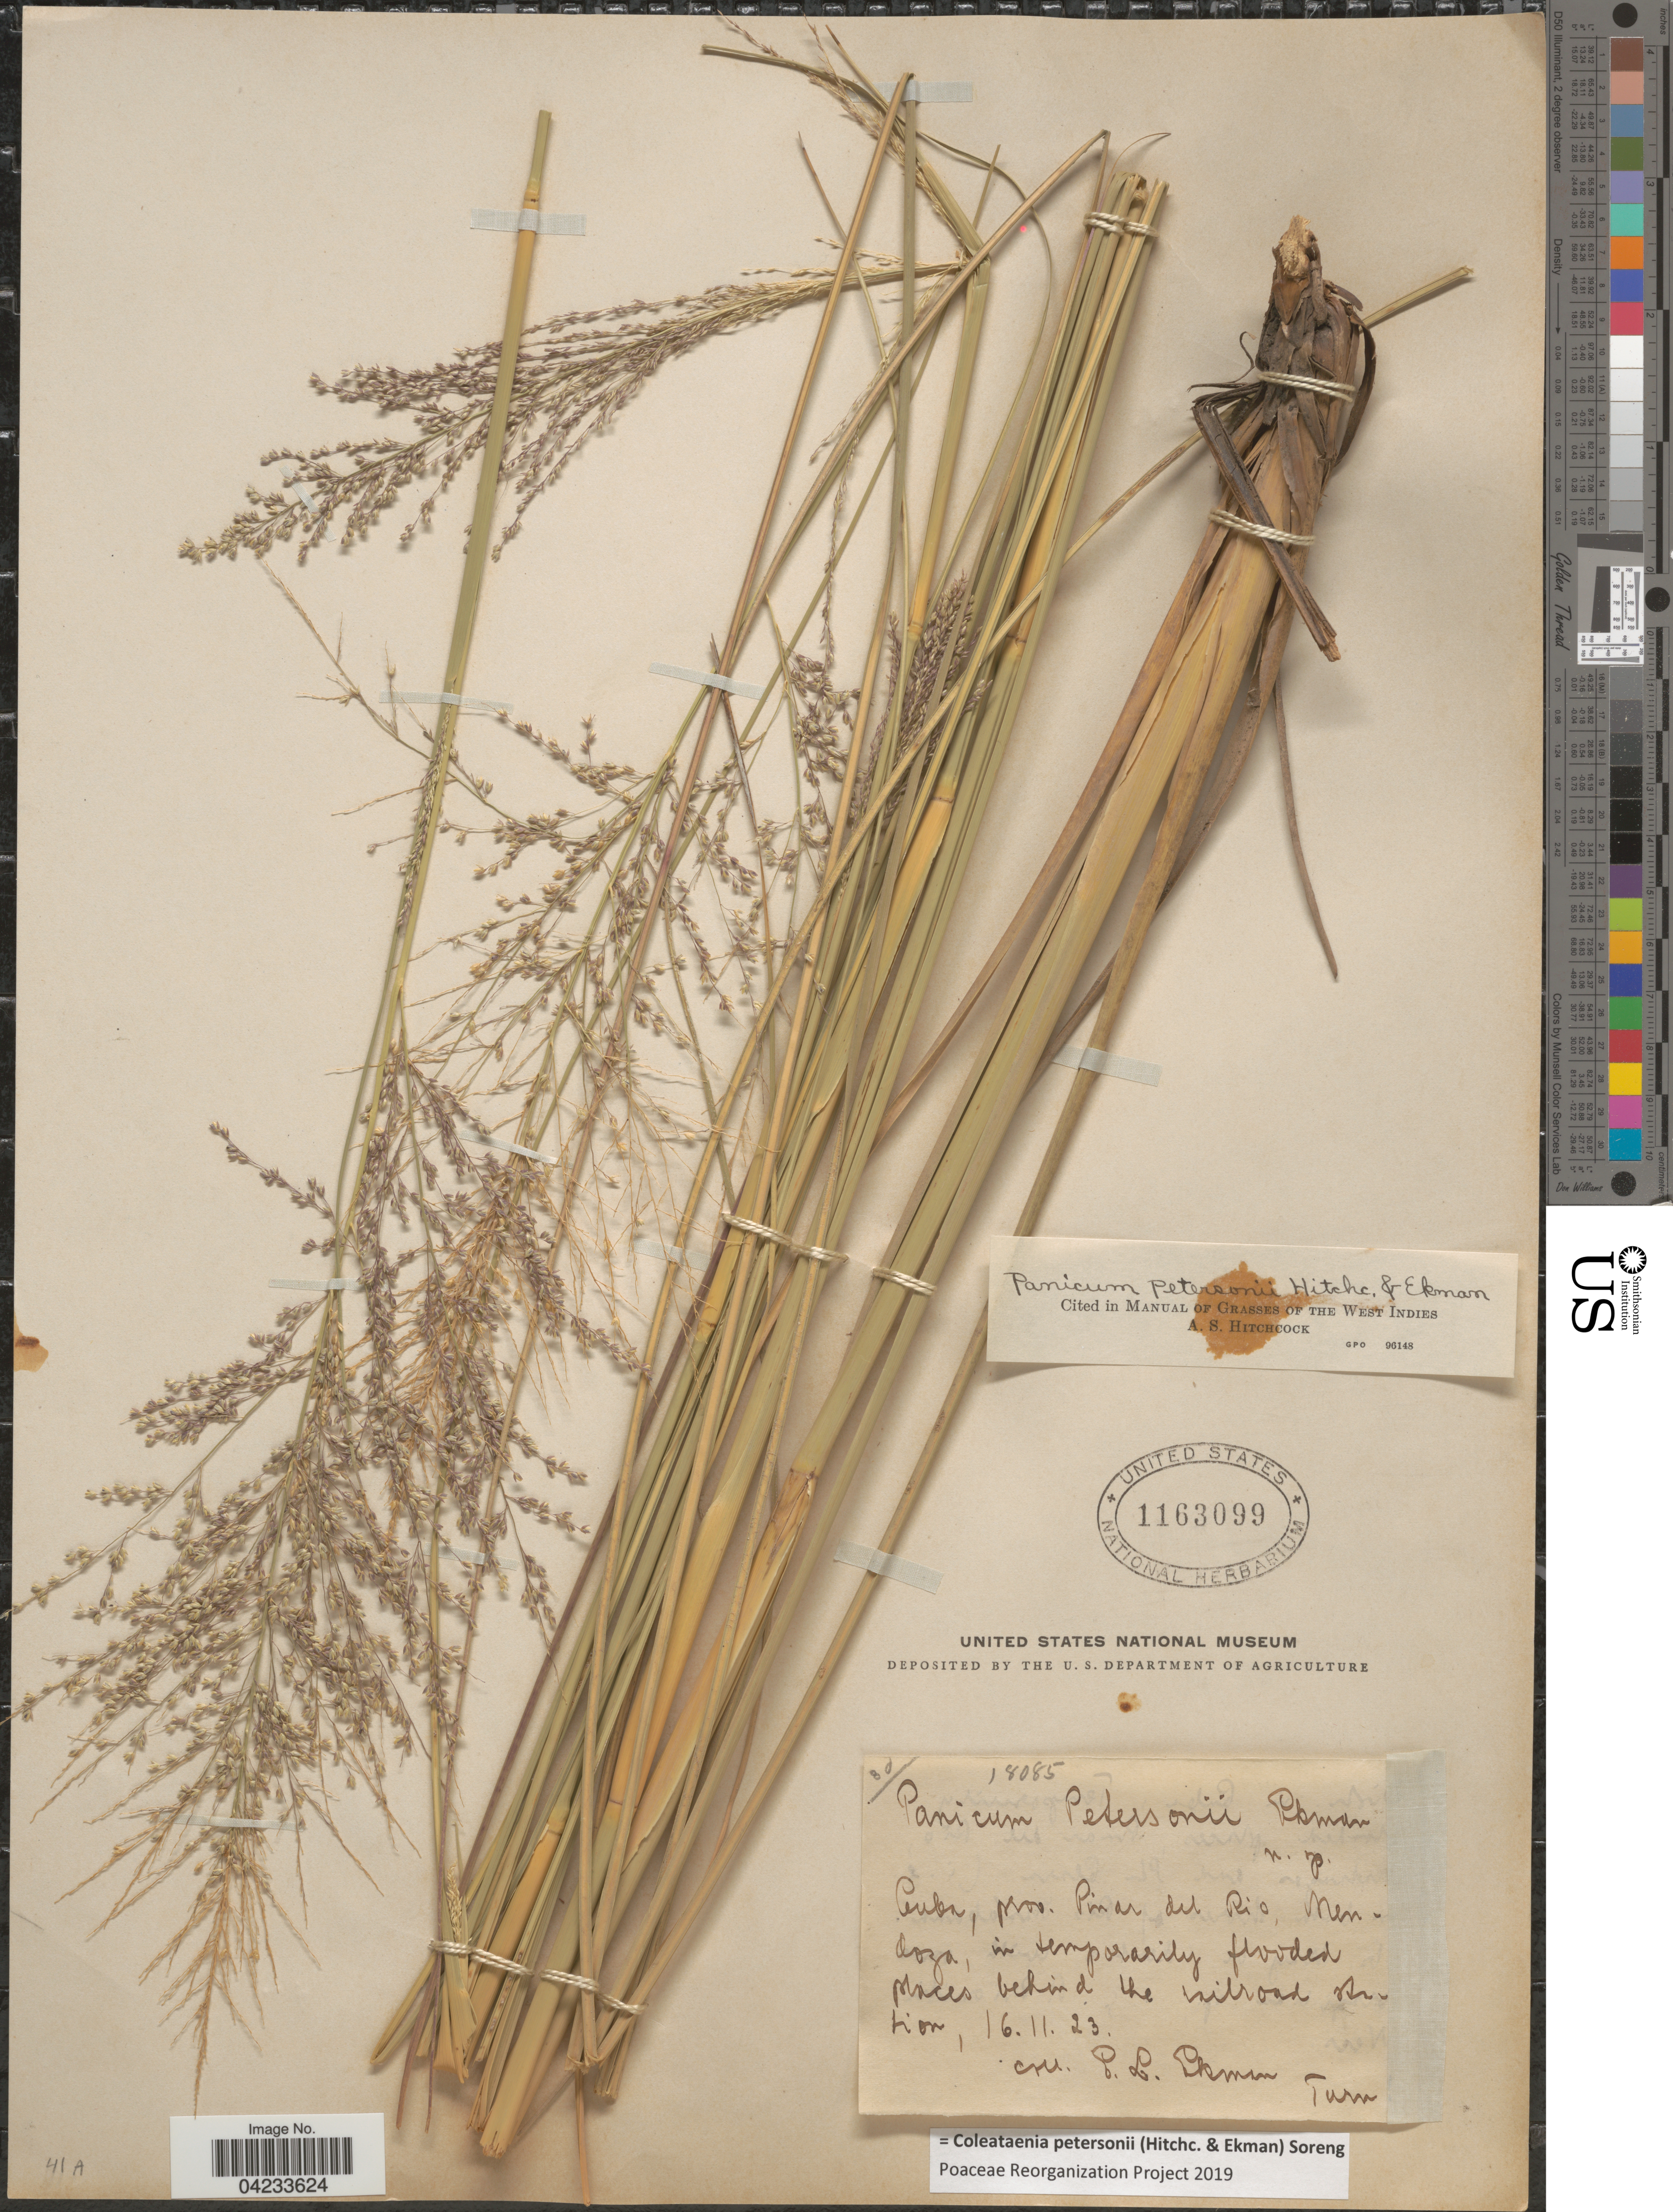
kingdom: Plantae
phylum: Tracheophyta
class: Liliopsida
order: Poales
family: Poaceae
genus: Coleataenia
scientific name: Coleataenia petersonii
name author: (Hitchc. & Ekman) Soreng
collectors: E. L. Ekman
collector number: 30/18085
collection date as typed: Transcribed d/m/y: 16/11/23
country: Cuba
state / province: Pinar del Río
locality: Mendoza, in temporarily flooded places behind the railroad station.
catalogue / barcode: US 1163099